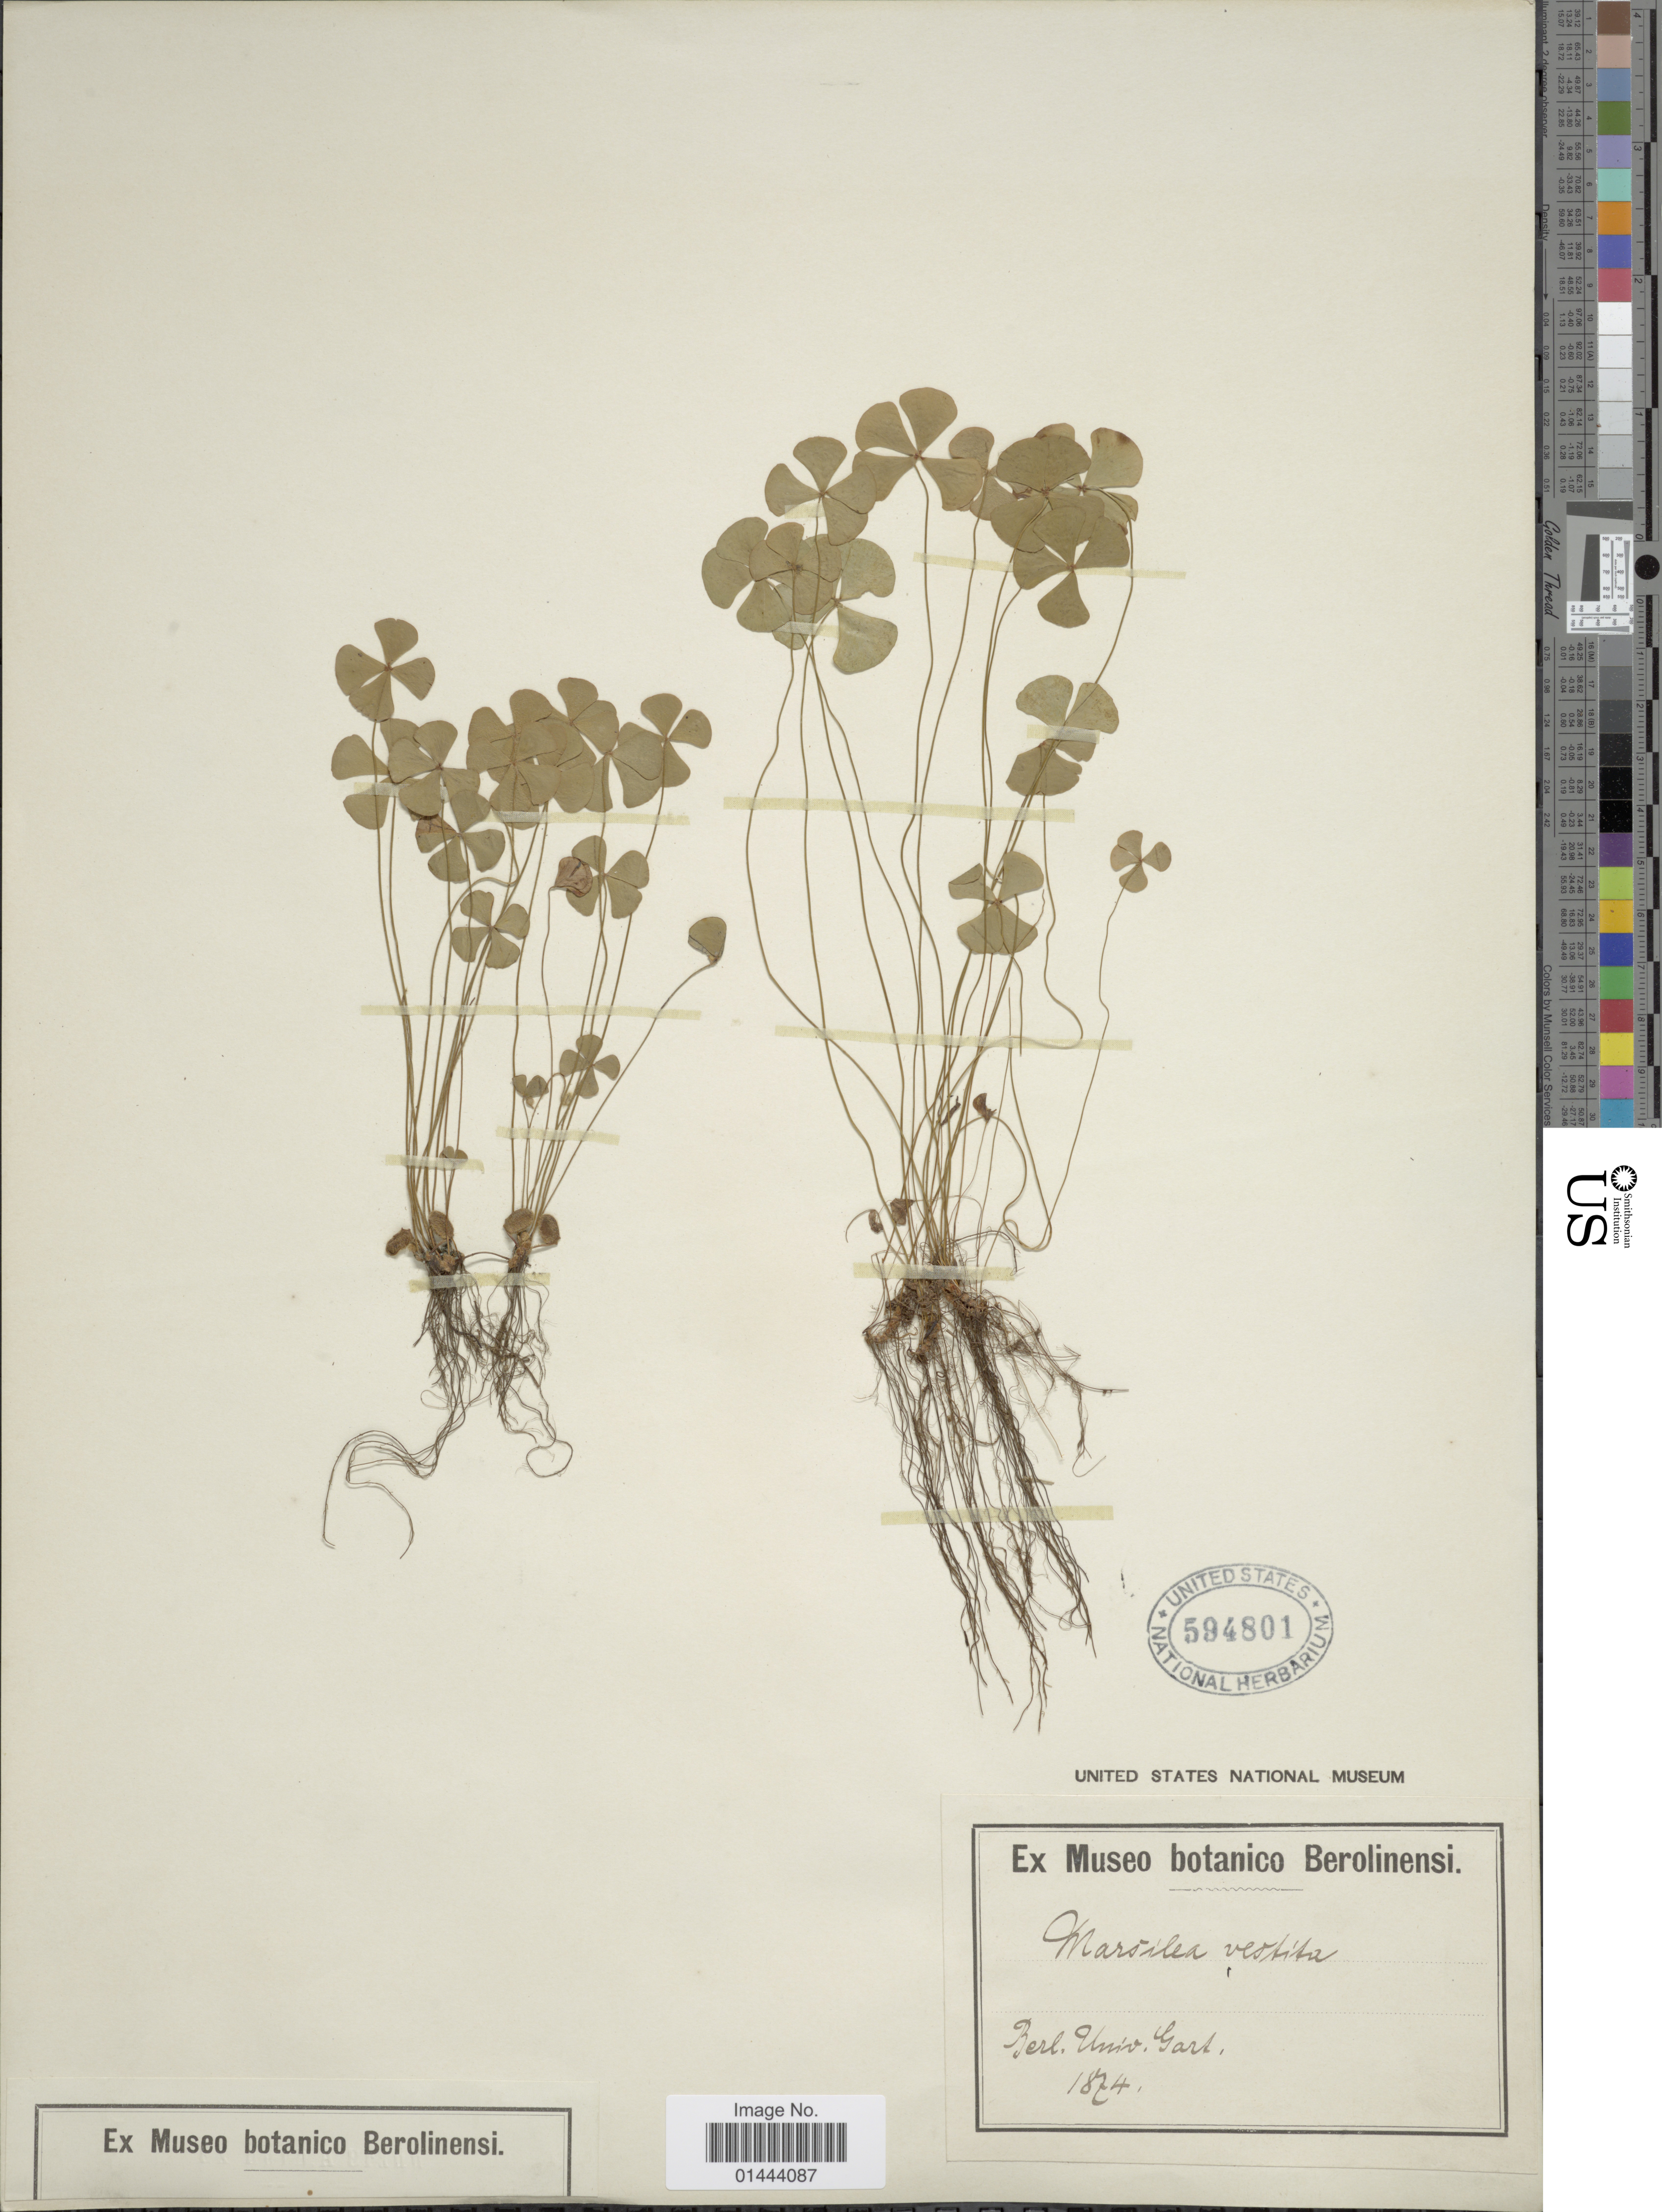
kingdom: Plantae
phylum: Tracheophyta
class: Polypodiopsida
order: Salviniales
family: Marsileaceae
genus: Marsilea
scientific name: Marsilea vestita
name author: Hook. & Grev.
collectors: ex Museo Botanico Berolinensi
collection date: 1874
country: Germany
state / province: Berlin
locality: Berl. Univ. Gard.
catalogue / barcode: US 594801